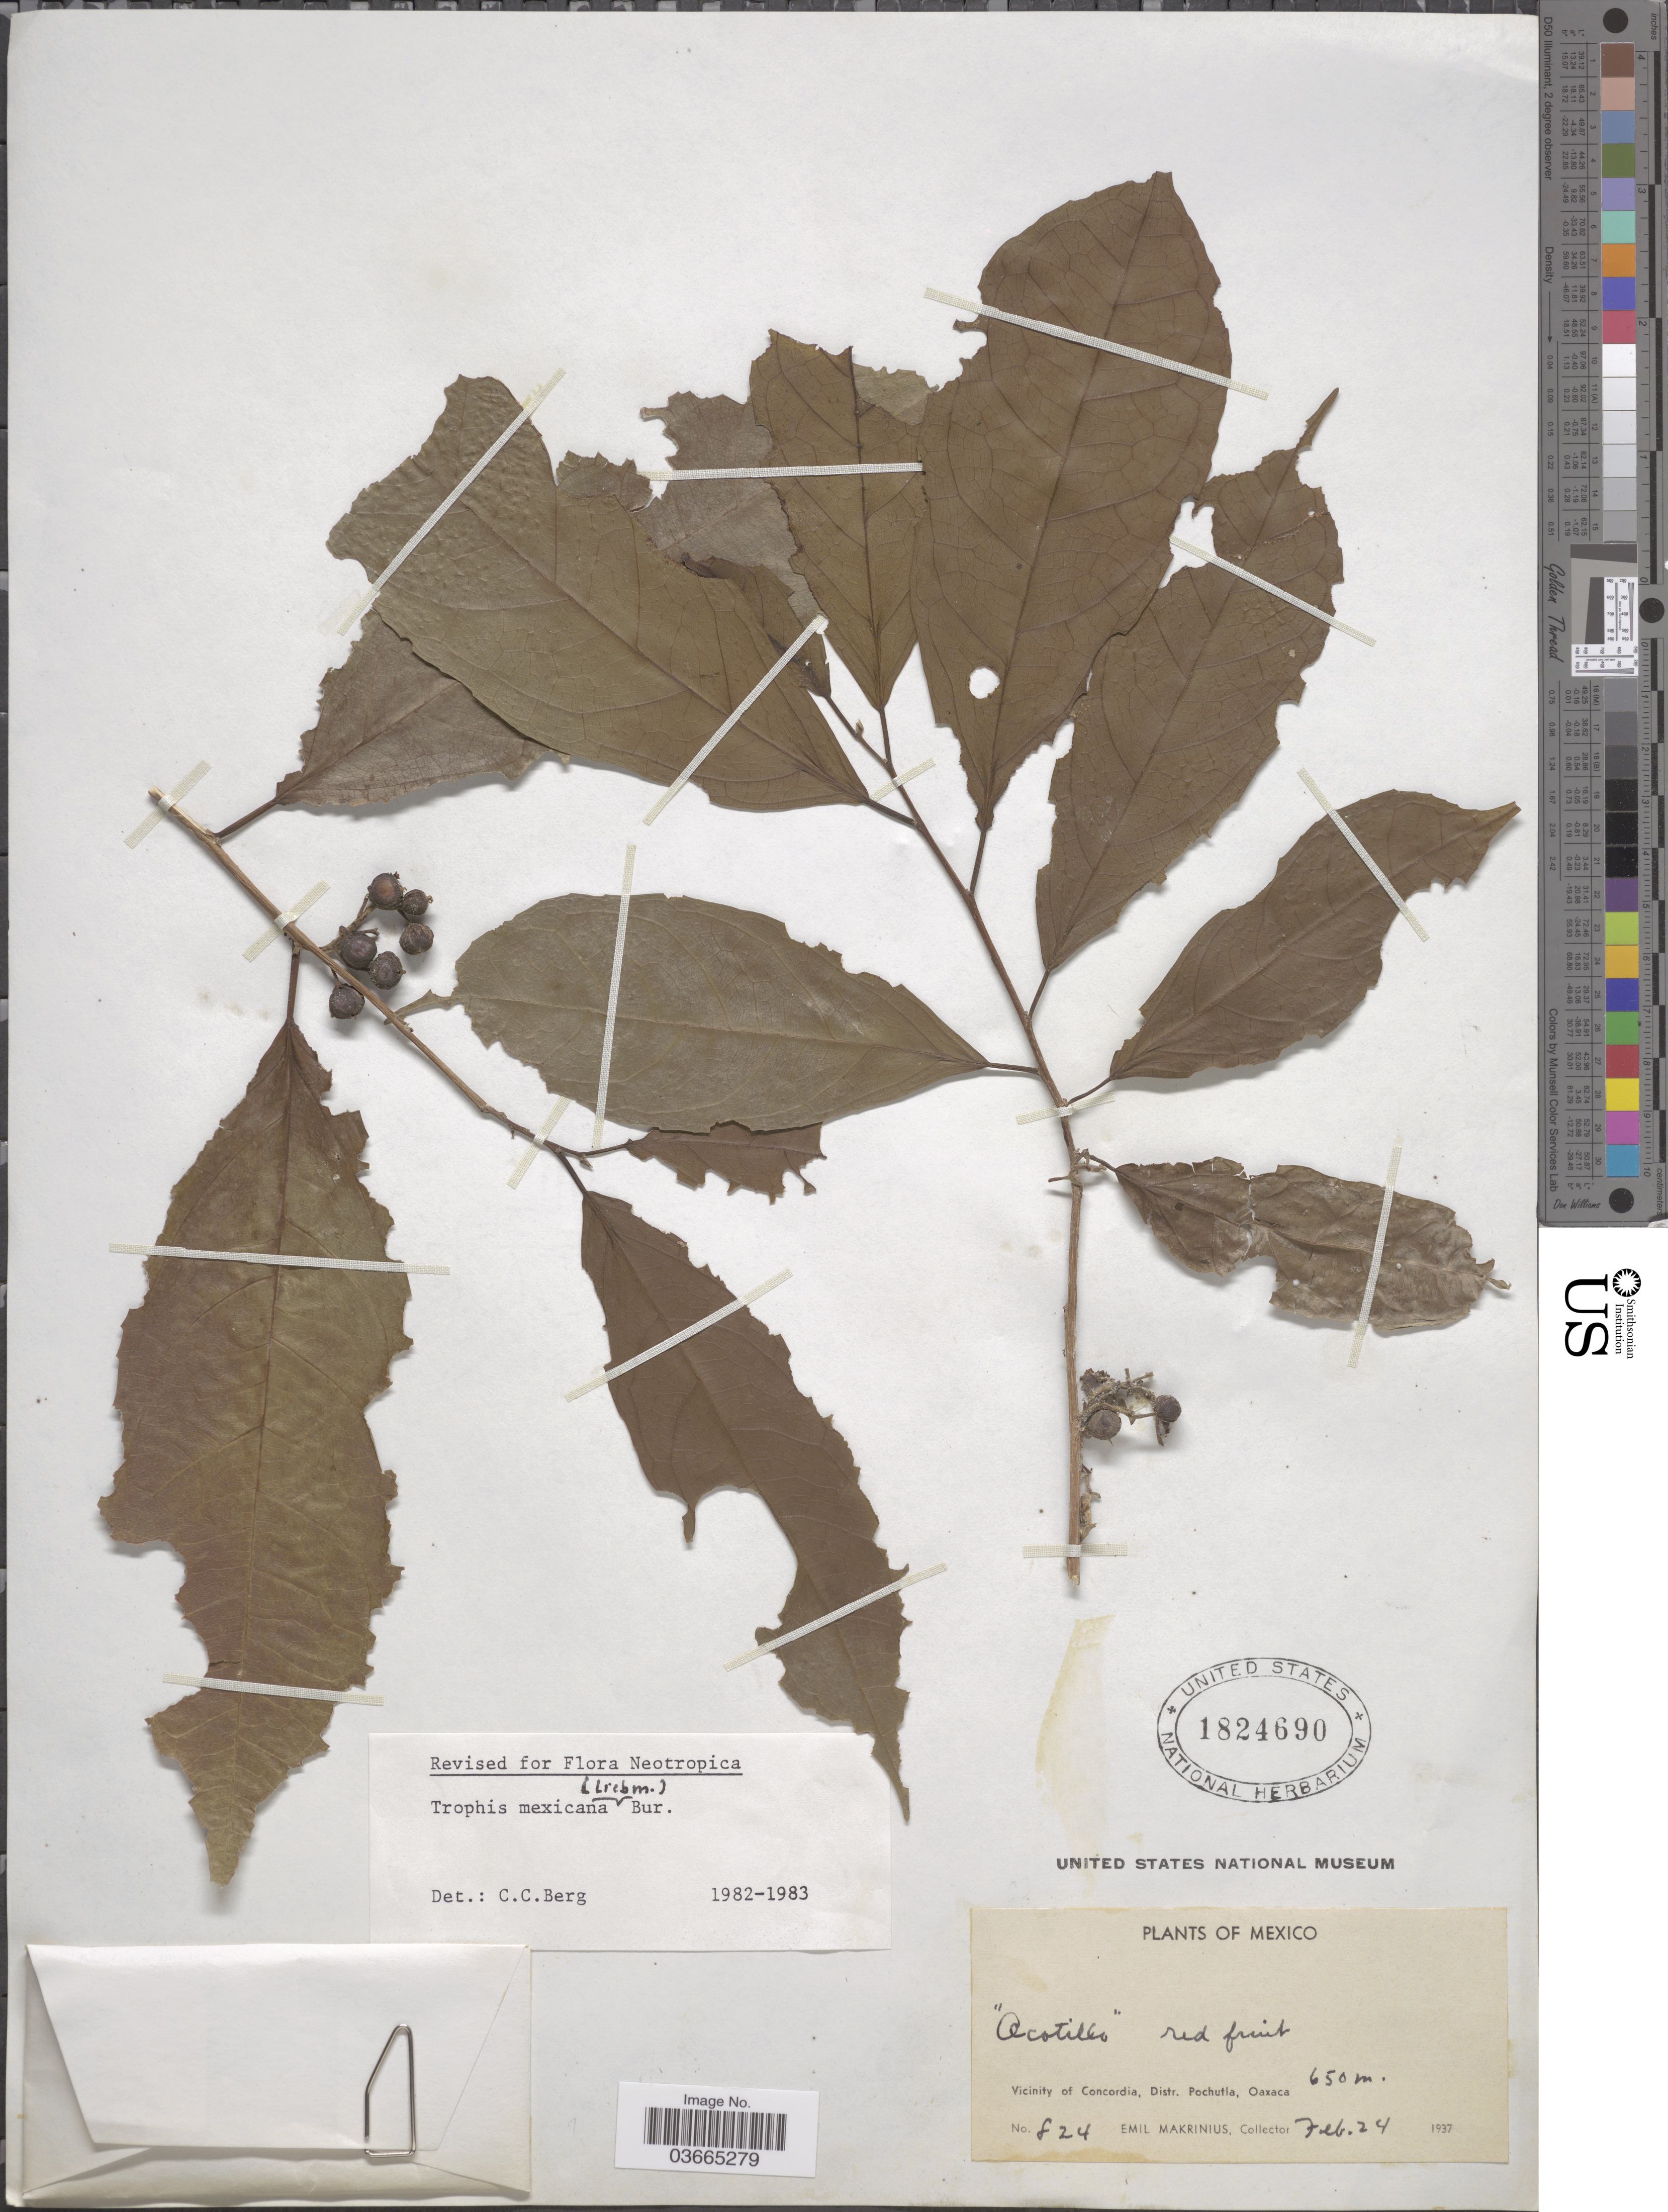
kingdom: Plantae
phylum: Tracheophyta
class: Magnoliopsida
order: Rosales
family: Moraceae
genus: Trophis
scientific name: Trophis mexicana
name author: (Liebm.) Bureau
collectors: E. Makrinius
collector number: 824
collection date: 1937-02-24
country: Mexico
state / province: Oaxaca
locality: Vicinity of Concordia, Dsitr. Pochutla.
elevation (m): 650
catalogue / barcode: US 1824690